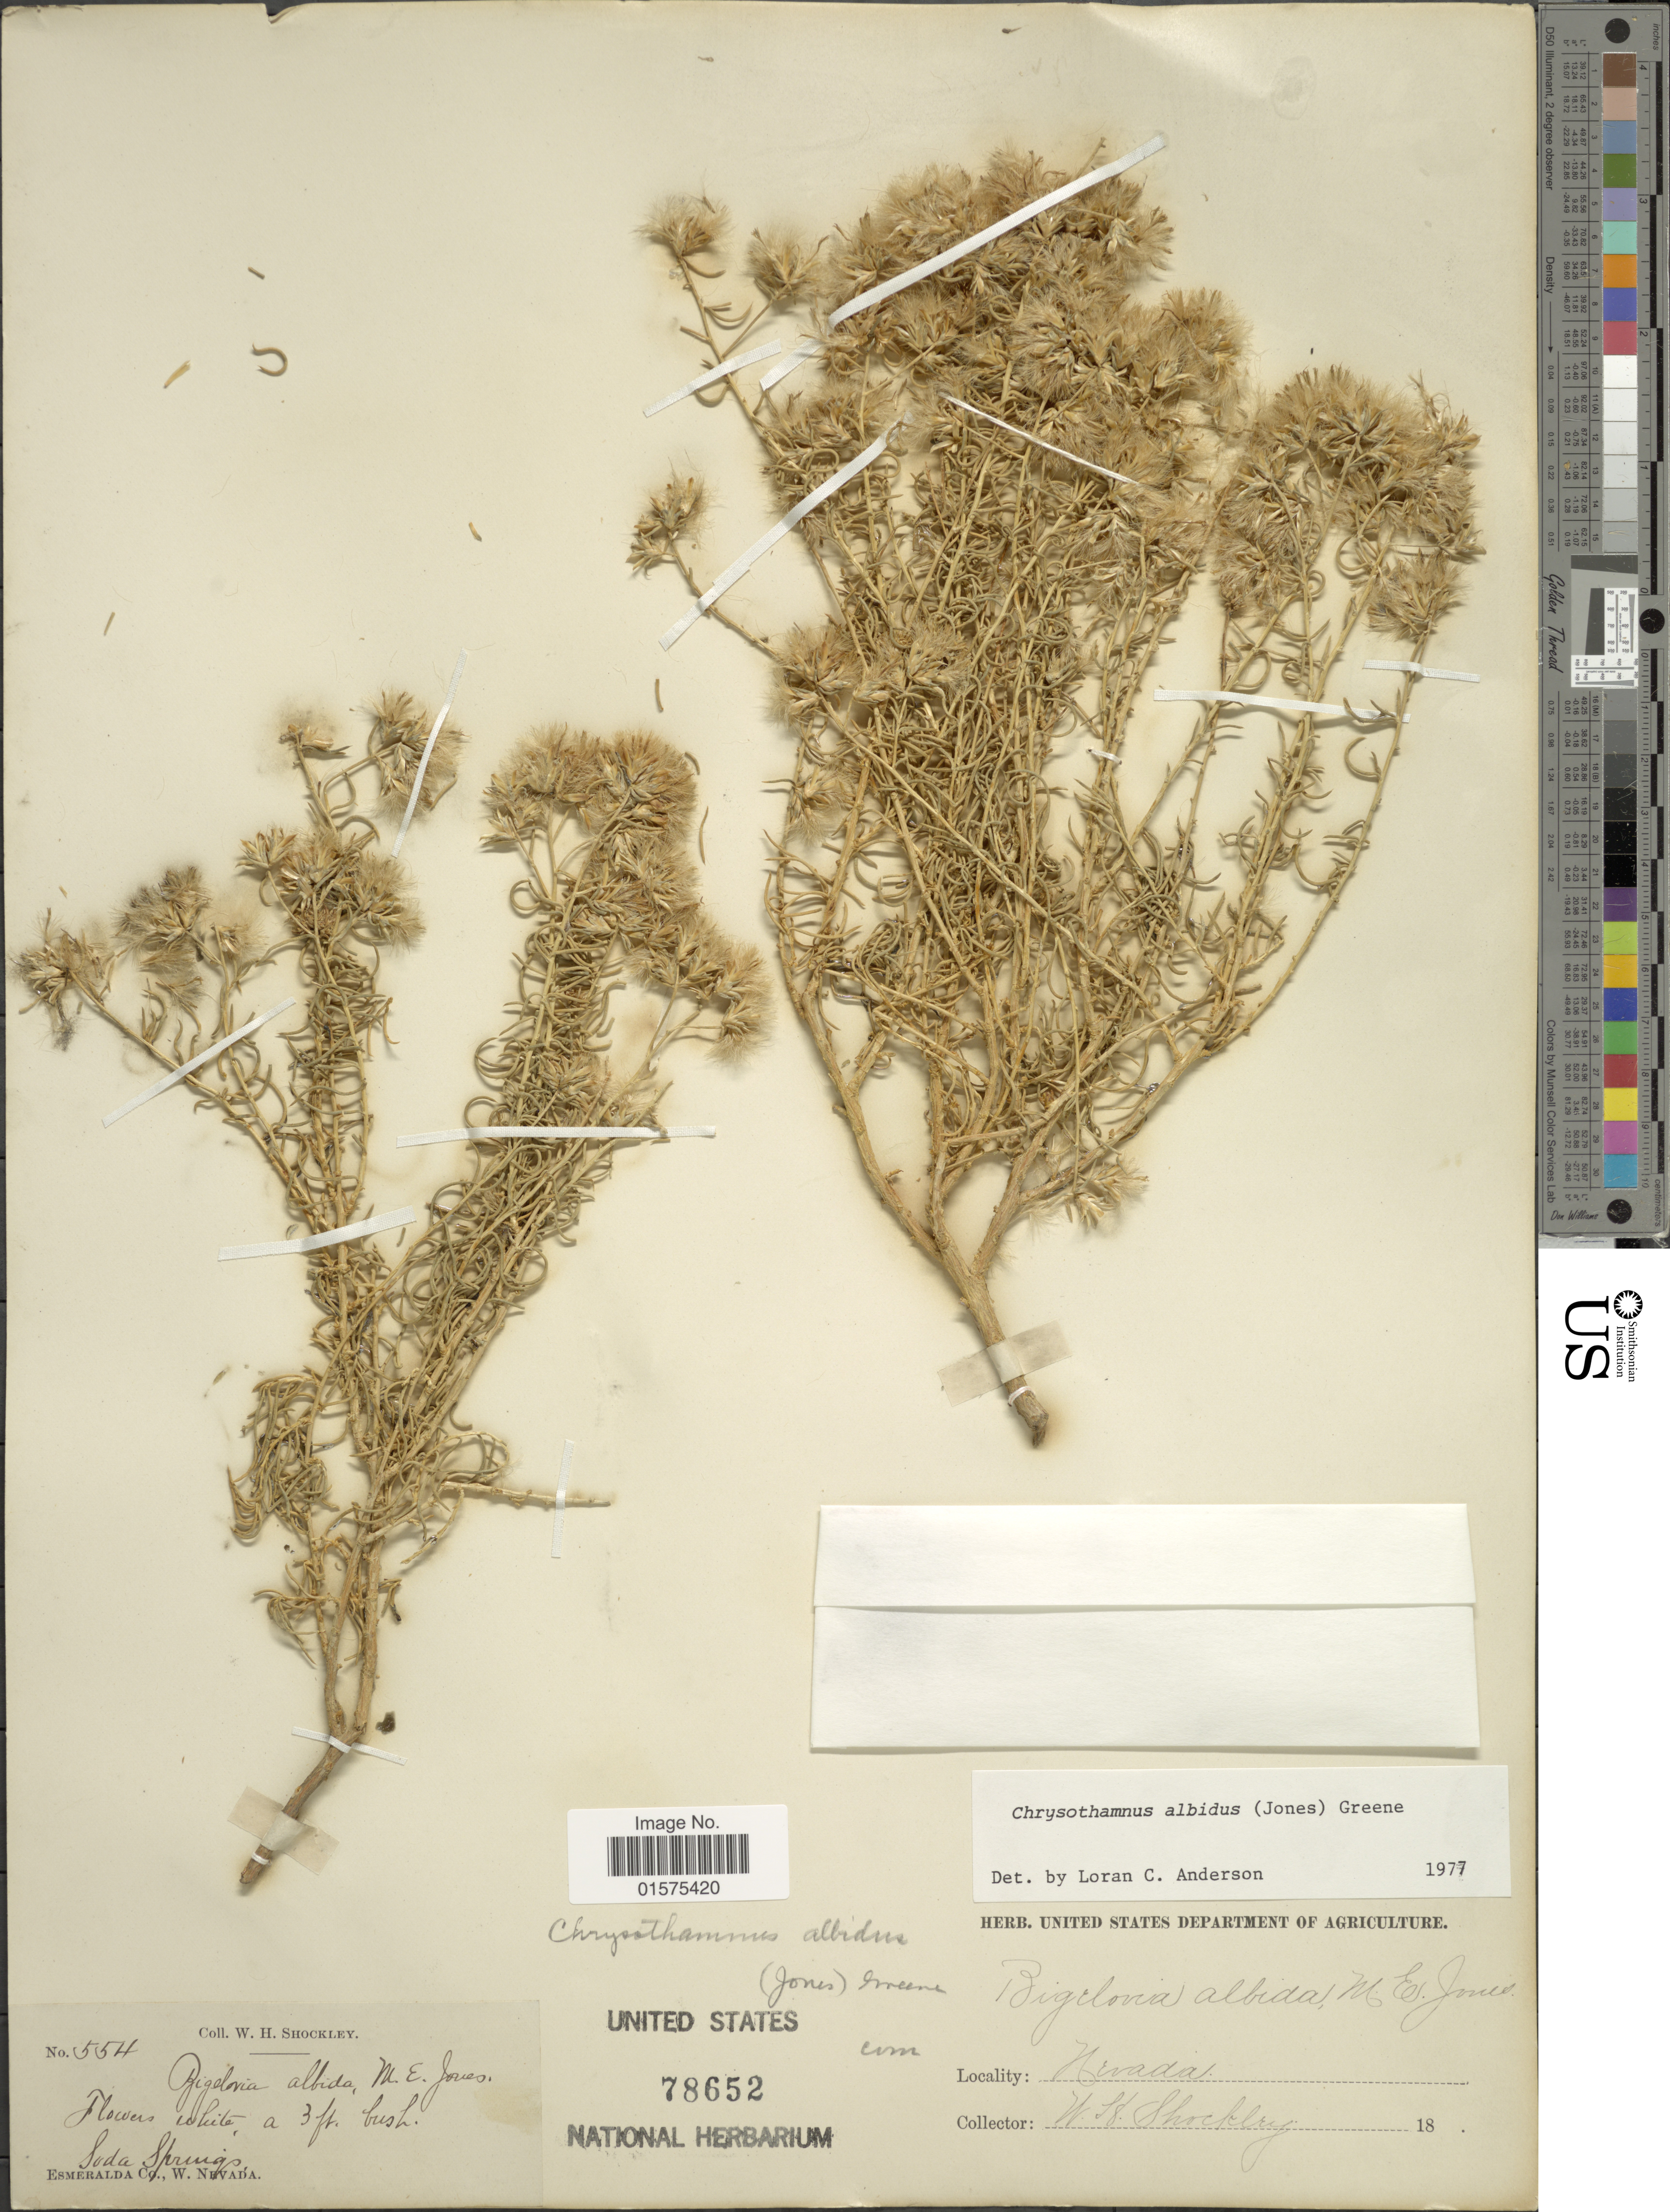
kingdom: Plantae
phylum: Tracheophyta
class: Magnoliopsida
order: Asterales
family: Asteraceae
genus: Ericameria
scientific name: Ericameria albida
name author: (M.E. Jones ex A. Gray) L.C. Anderson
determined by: Urbatsch, Lowell E., Curator (LSU), Louisiana State University (UNITED STATES)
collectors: W. Shockley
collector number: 554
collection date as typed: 18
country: United States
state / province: Nevada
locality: Soda Springs. Esmeralda Co., W. Nevada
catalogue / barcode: US 78652